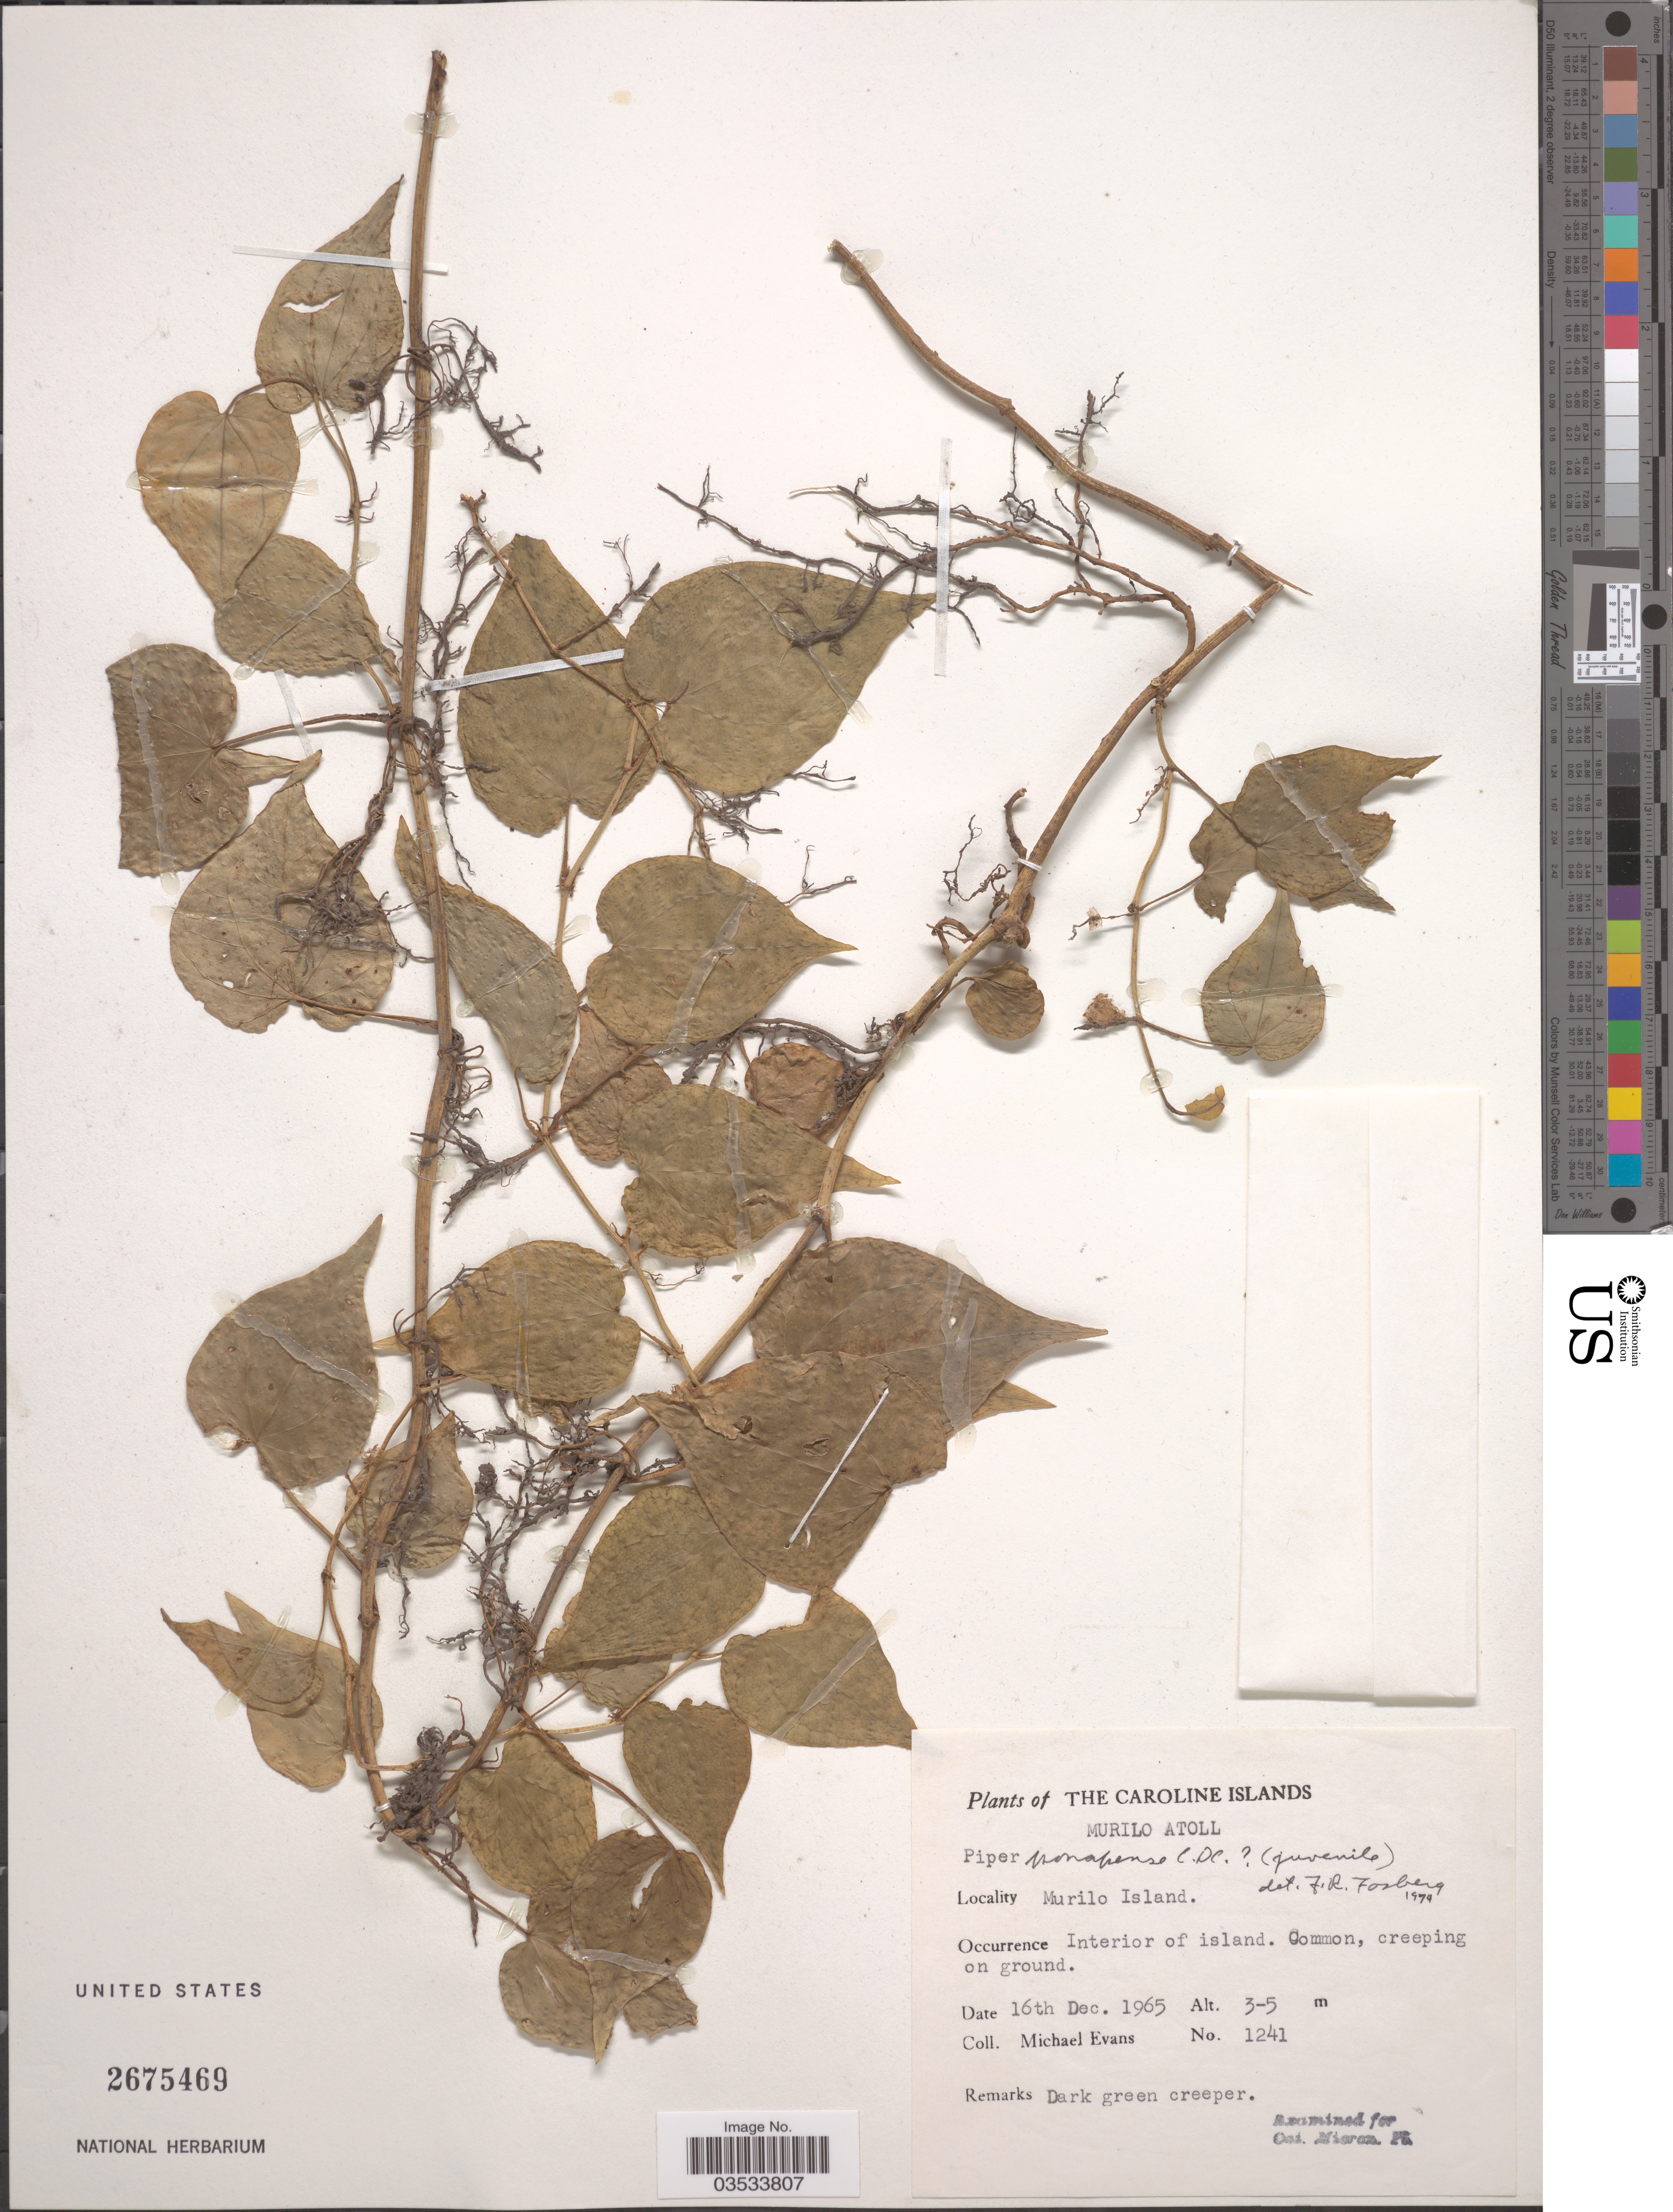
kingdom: Plantae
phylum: Tracheophyta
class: Magnoliopsida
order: Piperales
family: Piperaceae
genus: Piper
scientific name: Piper ponapense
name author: C. DC.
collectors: M. Evans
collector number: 1241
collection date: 1965-12-16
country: Micronesia, Federated States of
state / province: Truk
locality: Caroline Islands. Murilo Atoll. Murilo Island. Interior of island.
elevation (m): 3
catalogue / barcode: US 2675469